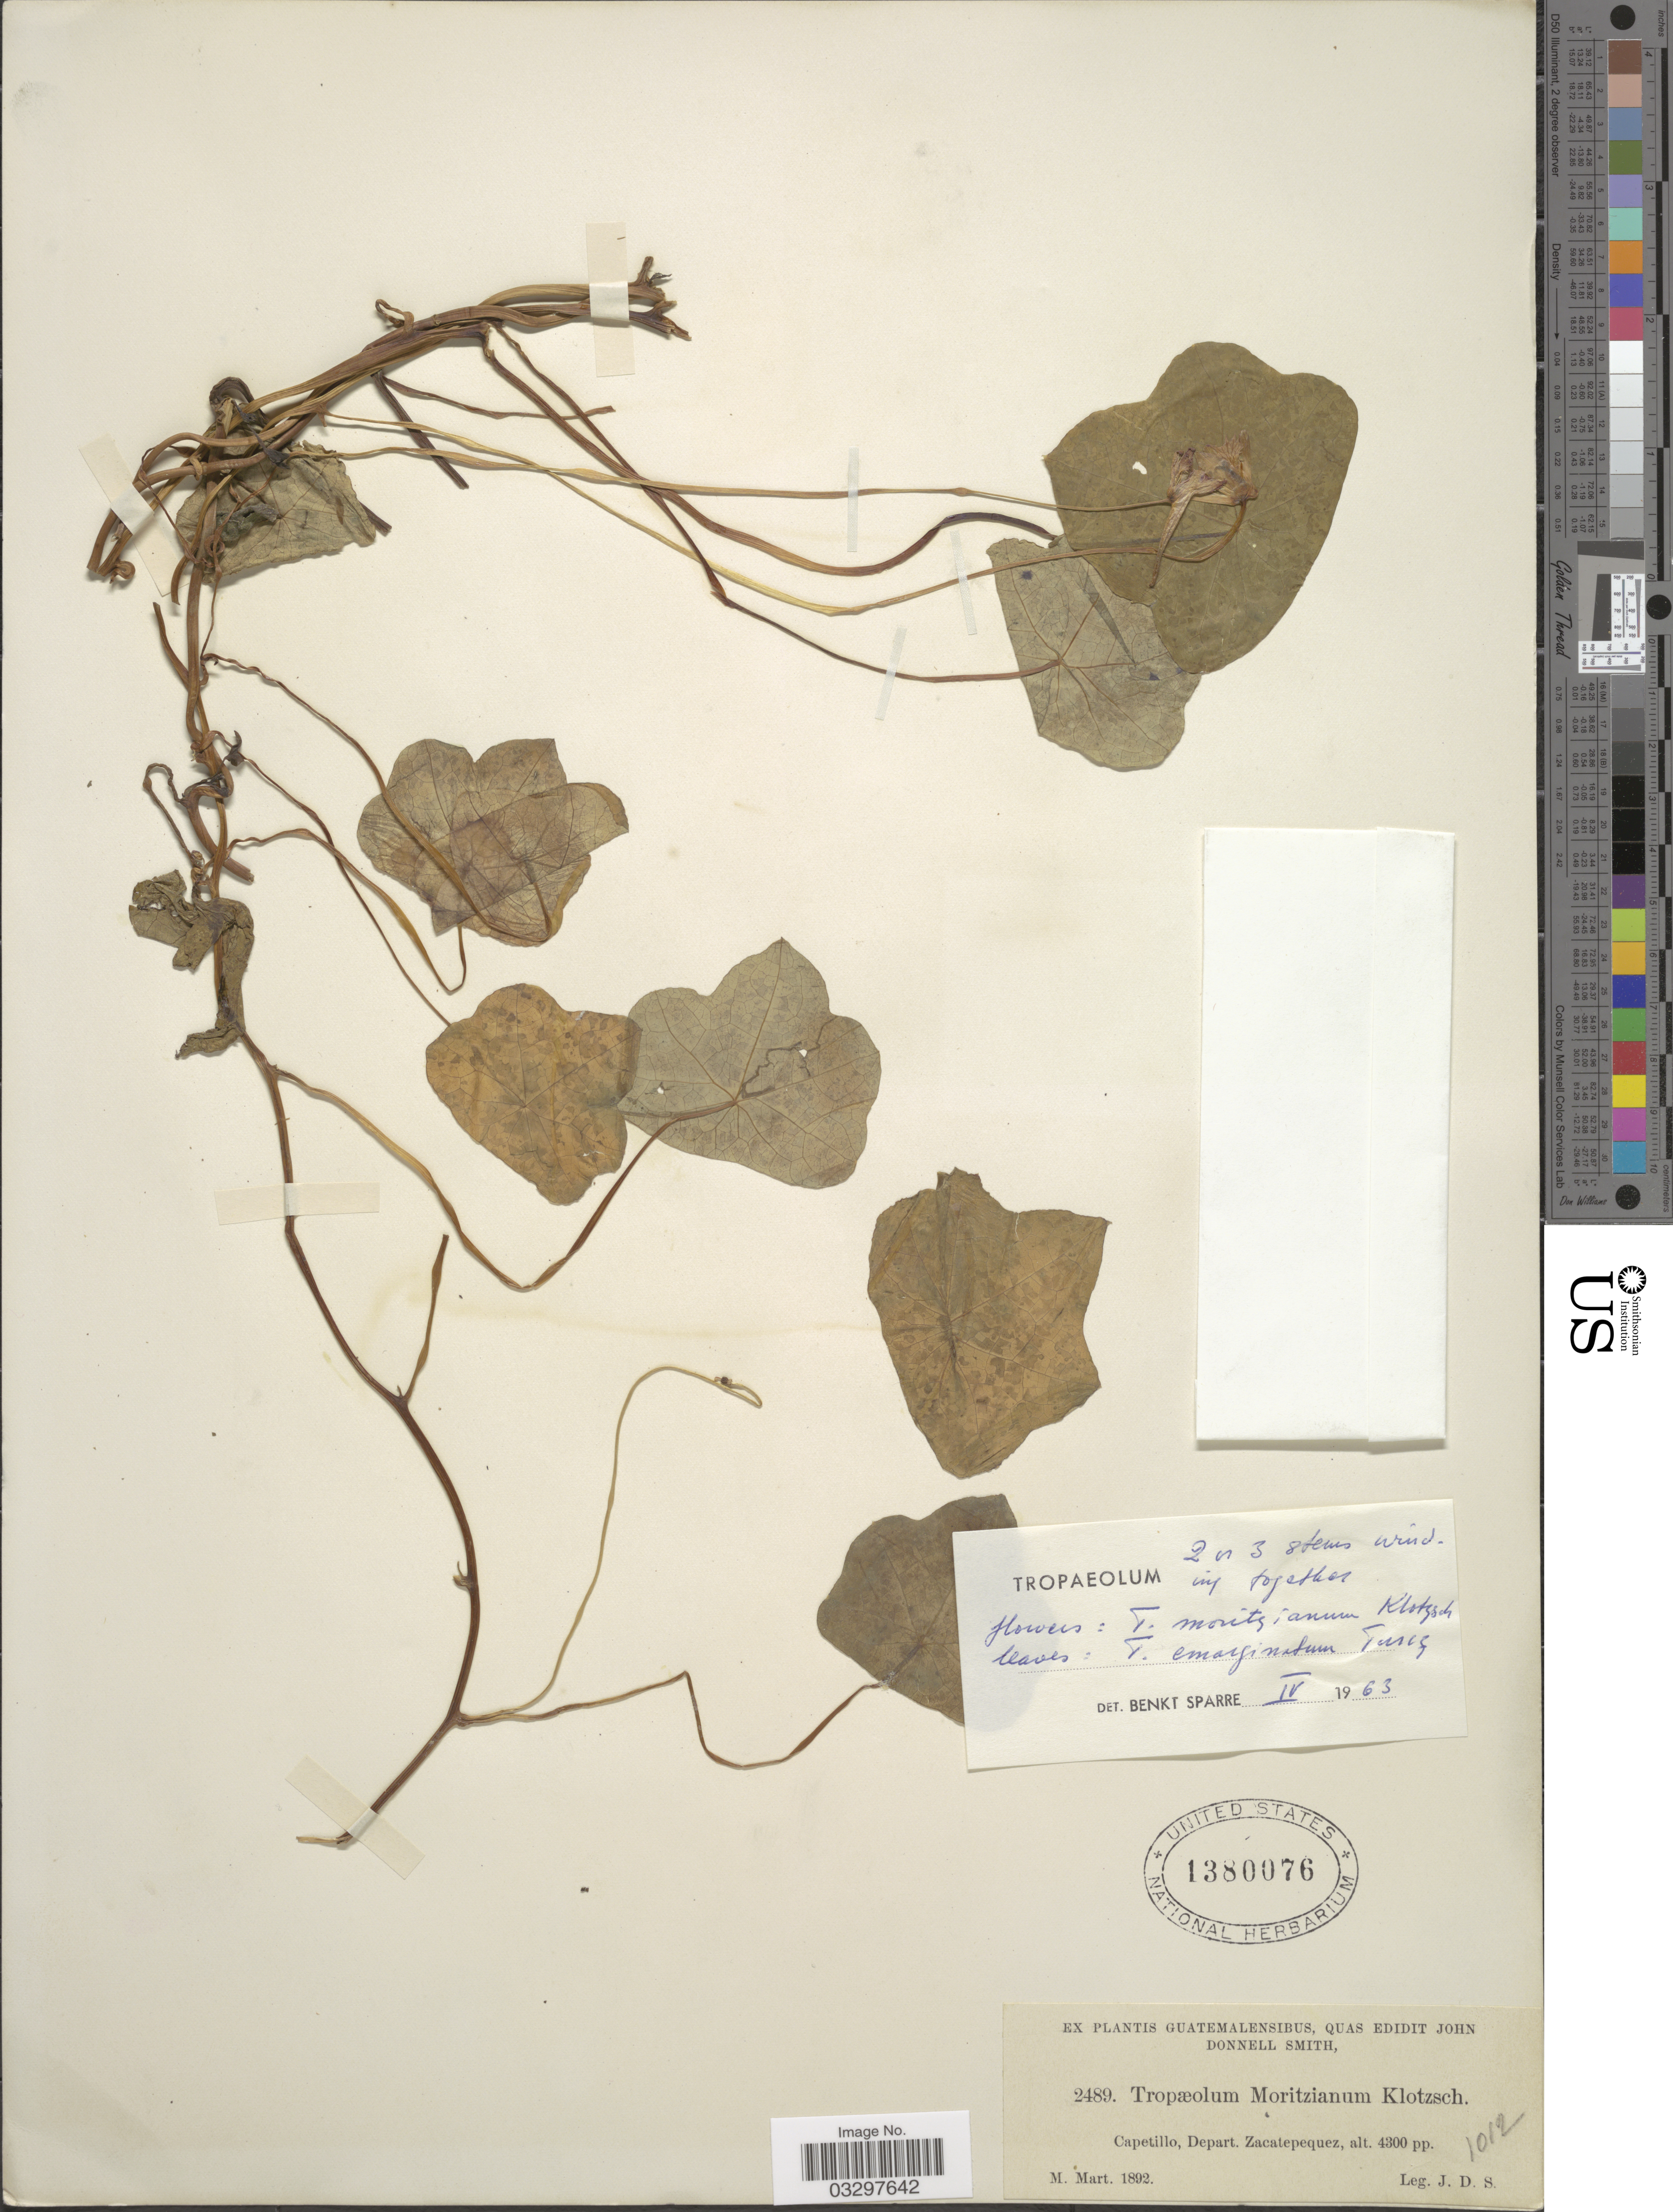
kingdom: Plantae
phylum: Tracheophyta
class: Magnoliopsida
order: Brassicales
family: Tropaeolaceae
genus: Tropaeolum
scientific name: Tropaeolum moritzianum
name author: Klotzsch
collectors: J. Donnell Smith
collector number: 2489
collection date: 1892-03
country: Guatemala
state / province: Sacatepéquez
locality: Capetillo, Depart. Zacatepequez.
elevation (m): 1311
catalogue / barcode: US 1380076